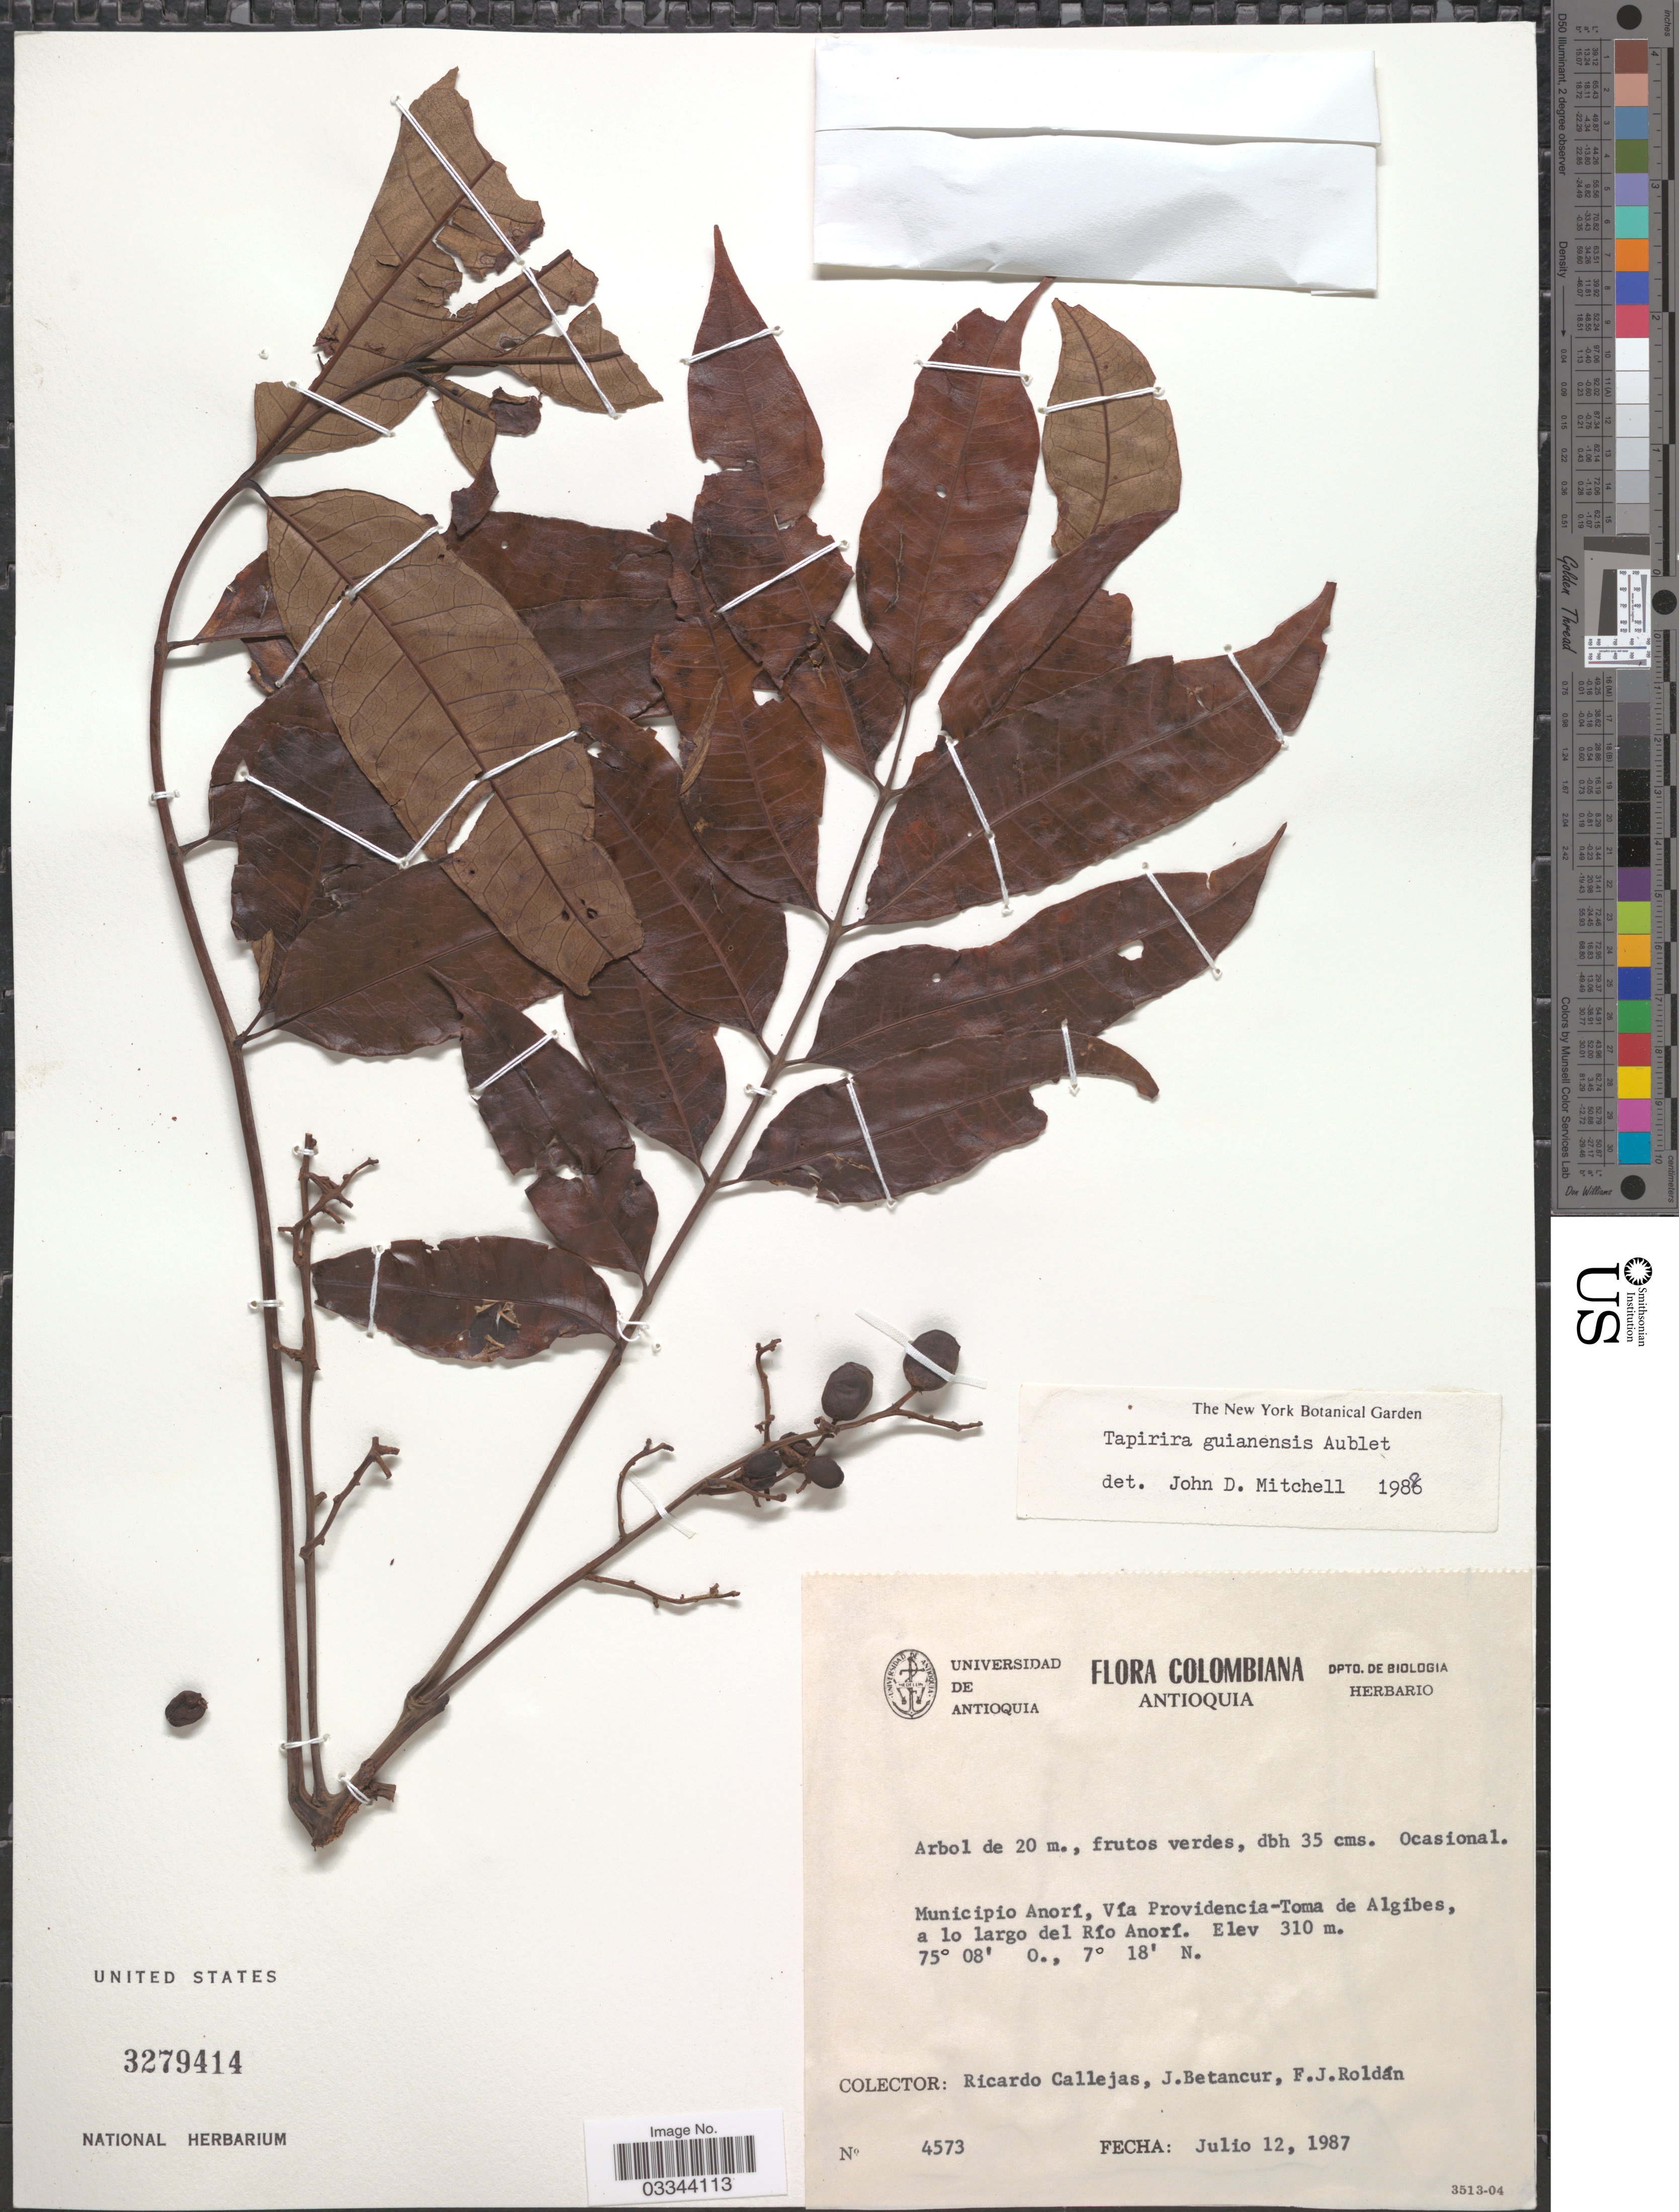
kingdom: Plantae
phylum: Tracheophyta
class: Magnoliopsida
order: Sapindales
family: Anacardiaceae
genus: Tapirira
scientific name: Tapirira guianensis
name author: Aubl.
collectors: R. Callejas, J. Betancur & F. J. Roldán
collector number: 4573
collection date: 1987-07-12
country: Colombia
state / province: Antioquia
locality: Municipio Anorí, Vía Providencia-Toma de Algibes, a lo largo del Río Anorí.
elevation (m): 310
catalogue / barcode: US 3279414